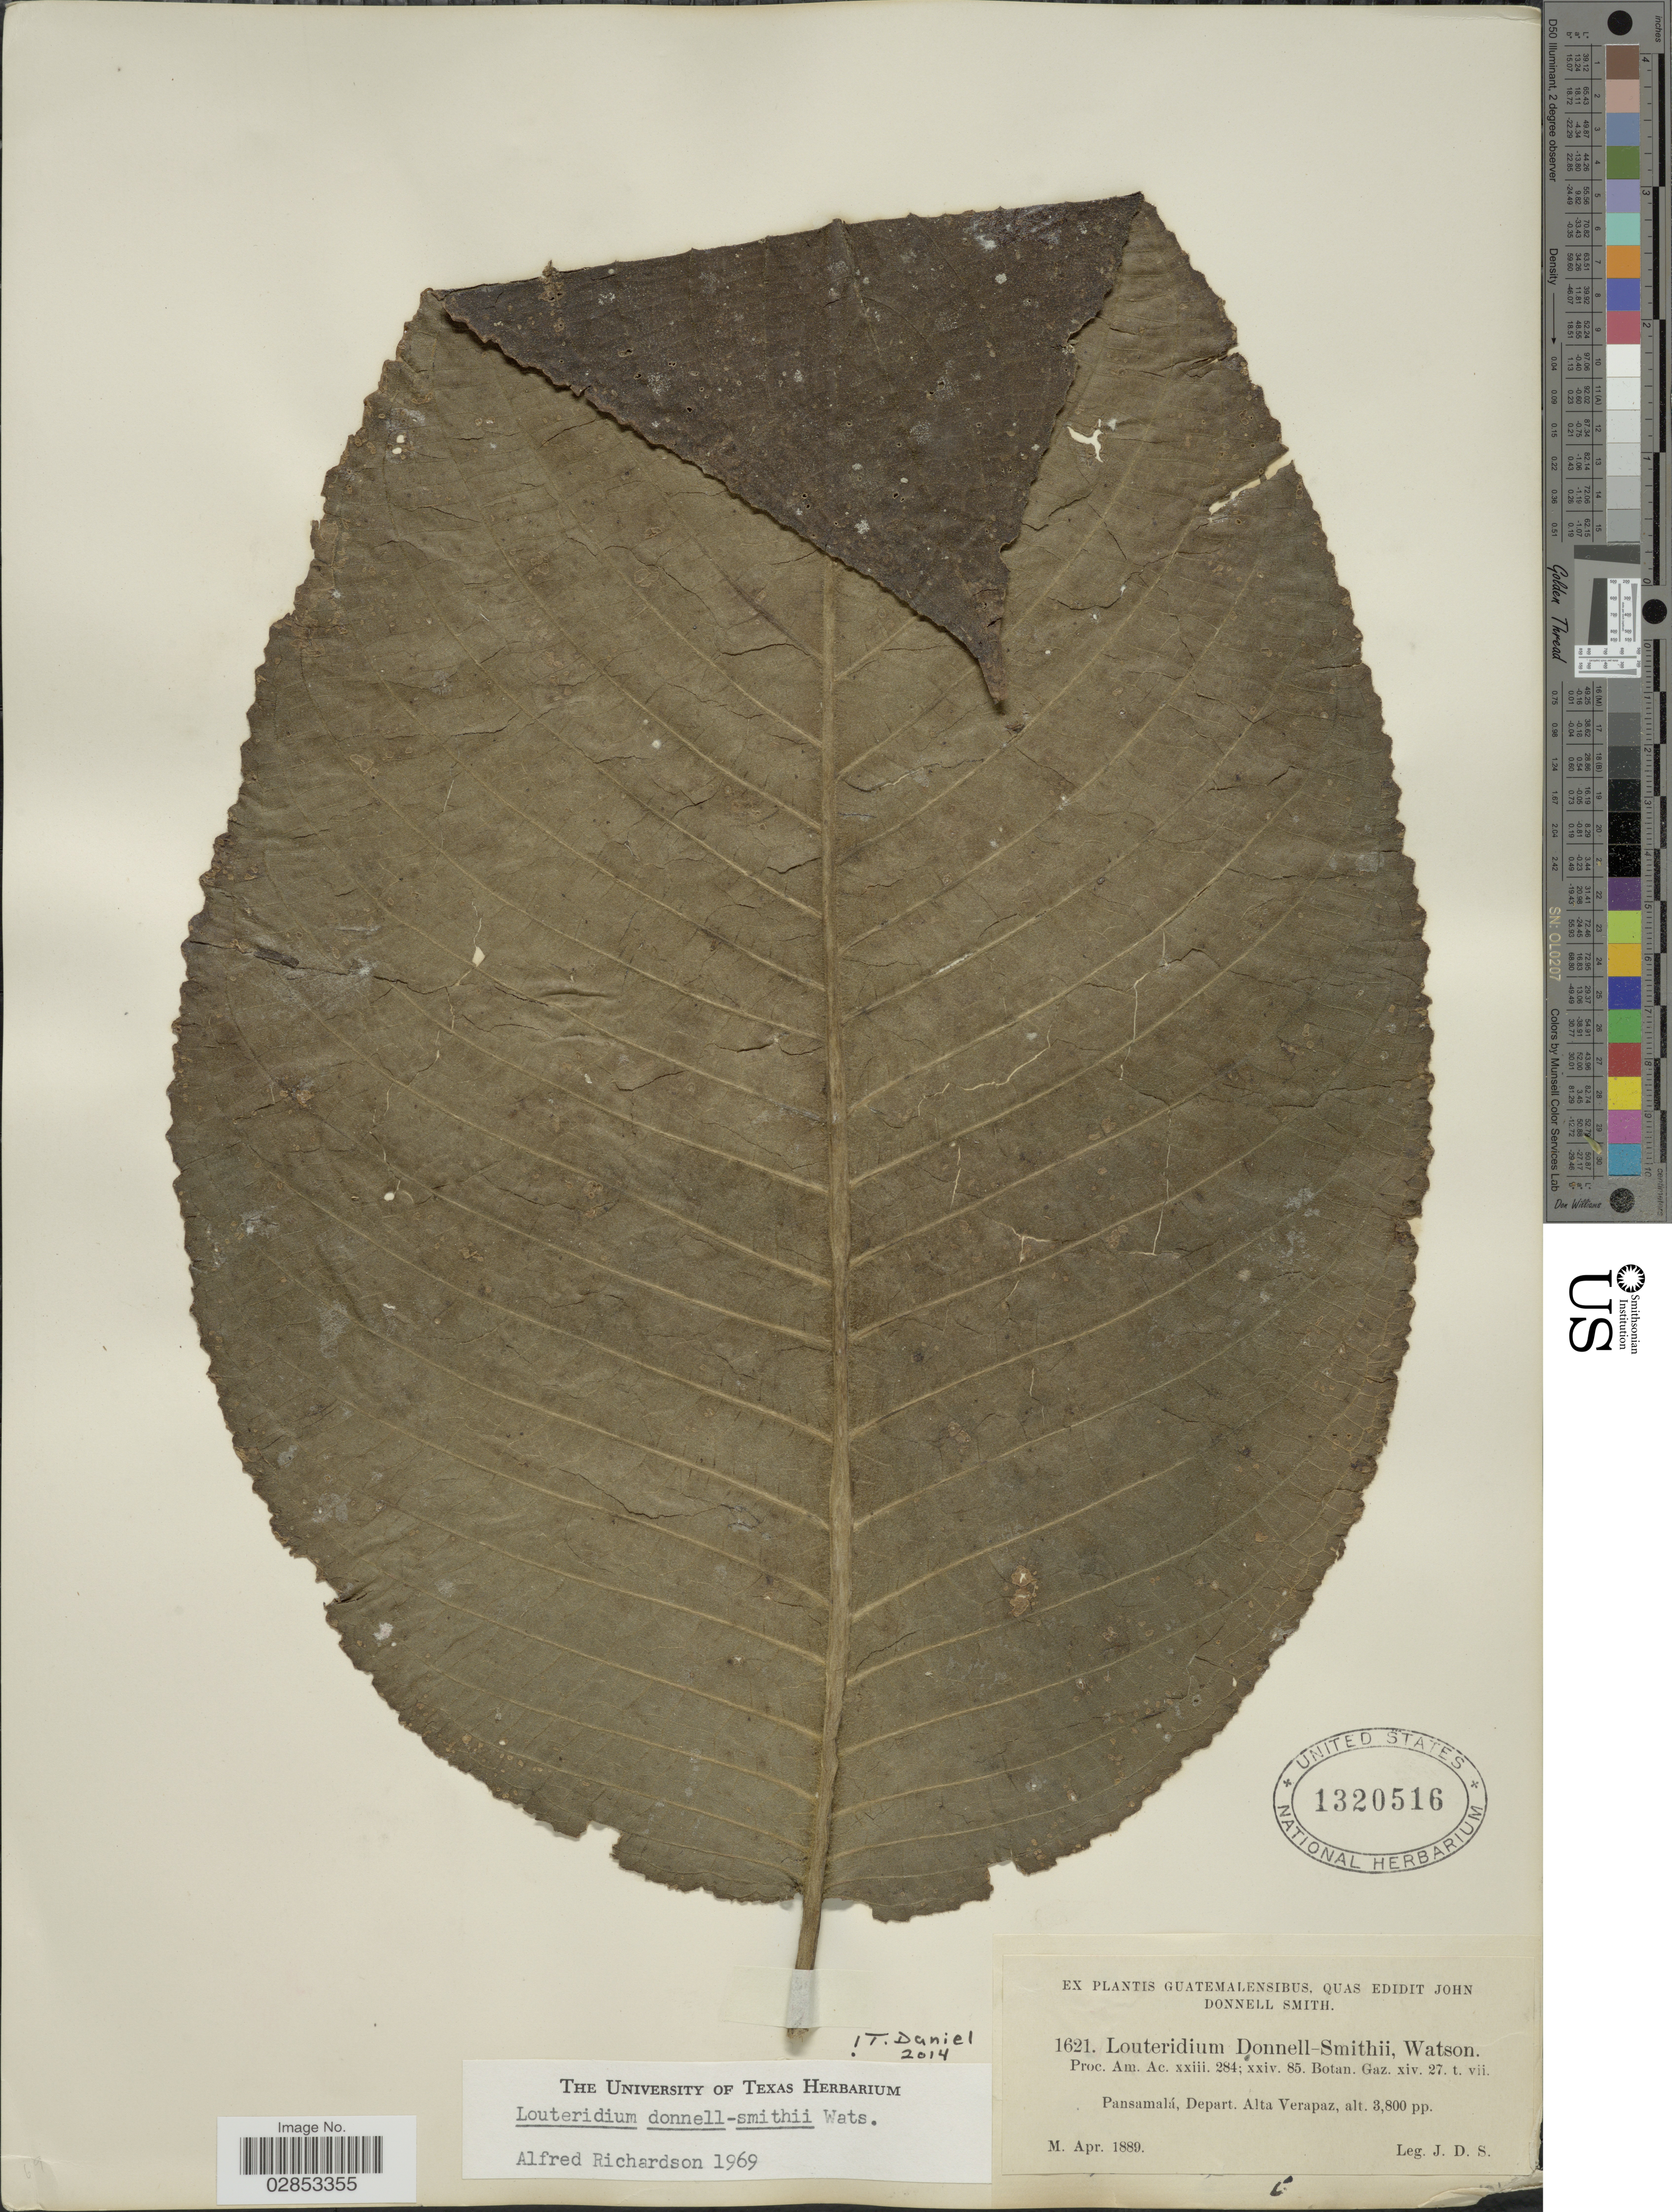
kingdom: Plantae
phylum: Tracheophyta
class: Magnoliopsida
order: Lamiales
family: Acanthaceae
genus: Louteridium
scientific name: Louteridium donnell-smithii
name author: S. Watson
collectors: J. Donnell Smith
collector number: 1621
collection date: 1889-04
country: Guatemala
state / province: Alta Verapaz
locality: Pansamalá, Depart. Alta Verapaz.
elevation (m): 1158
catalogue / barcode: US 1320516